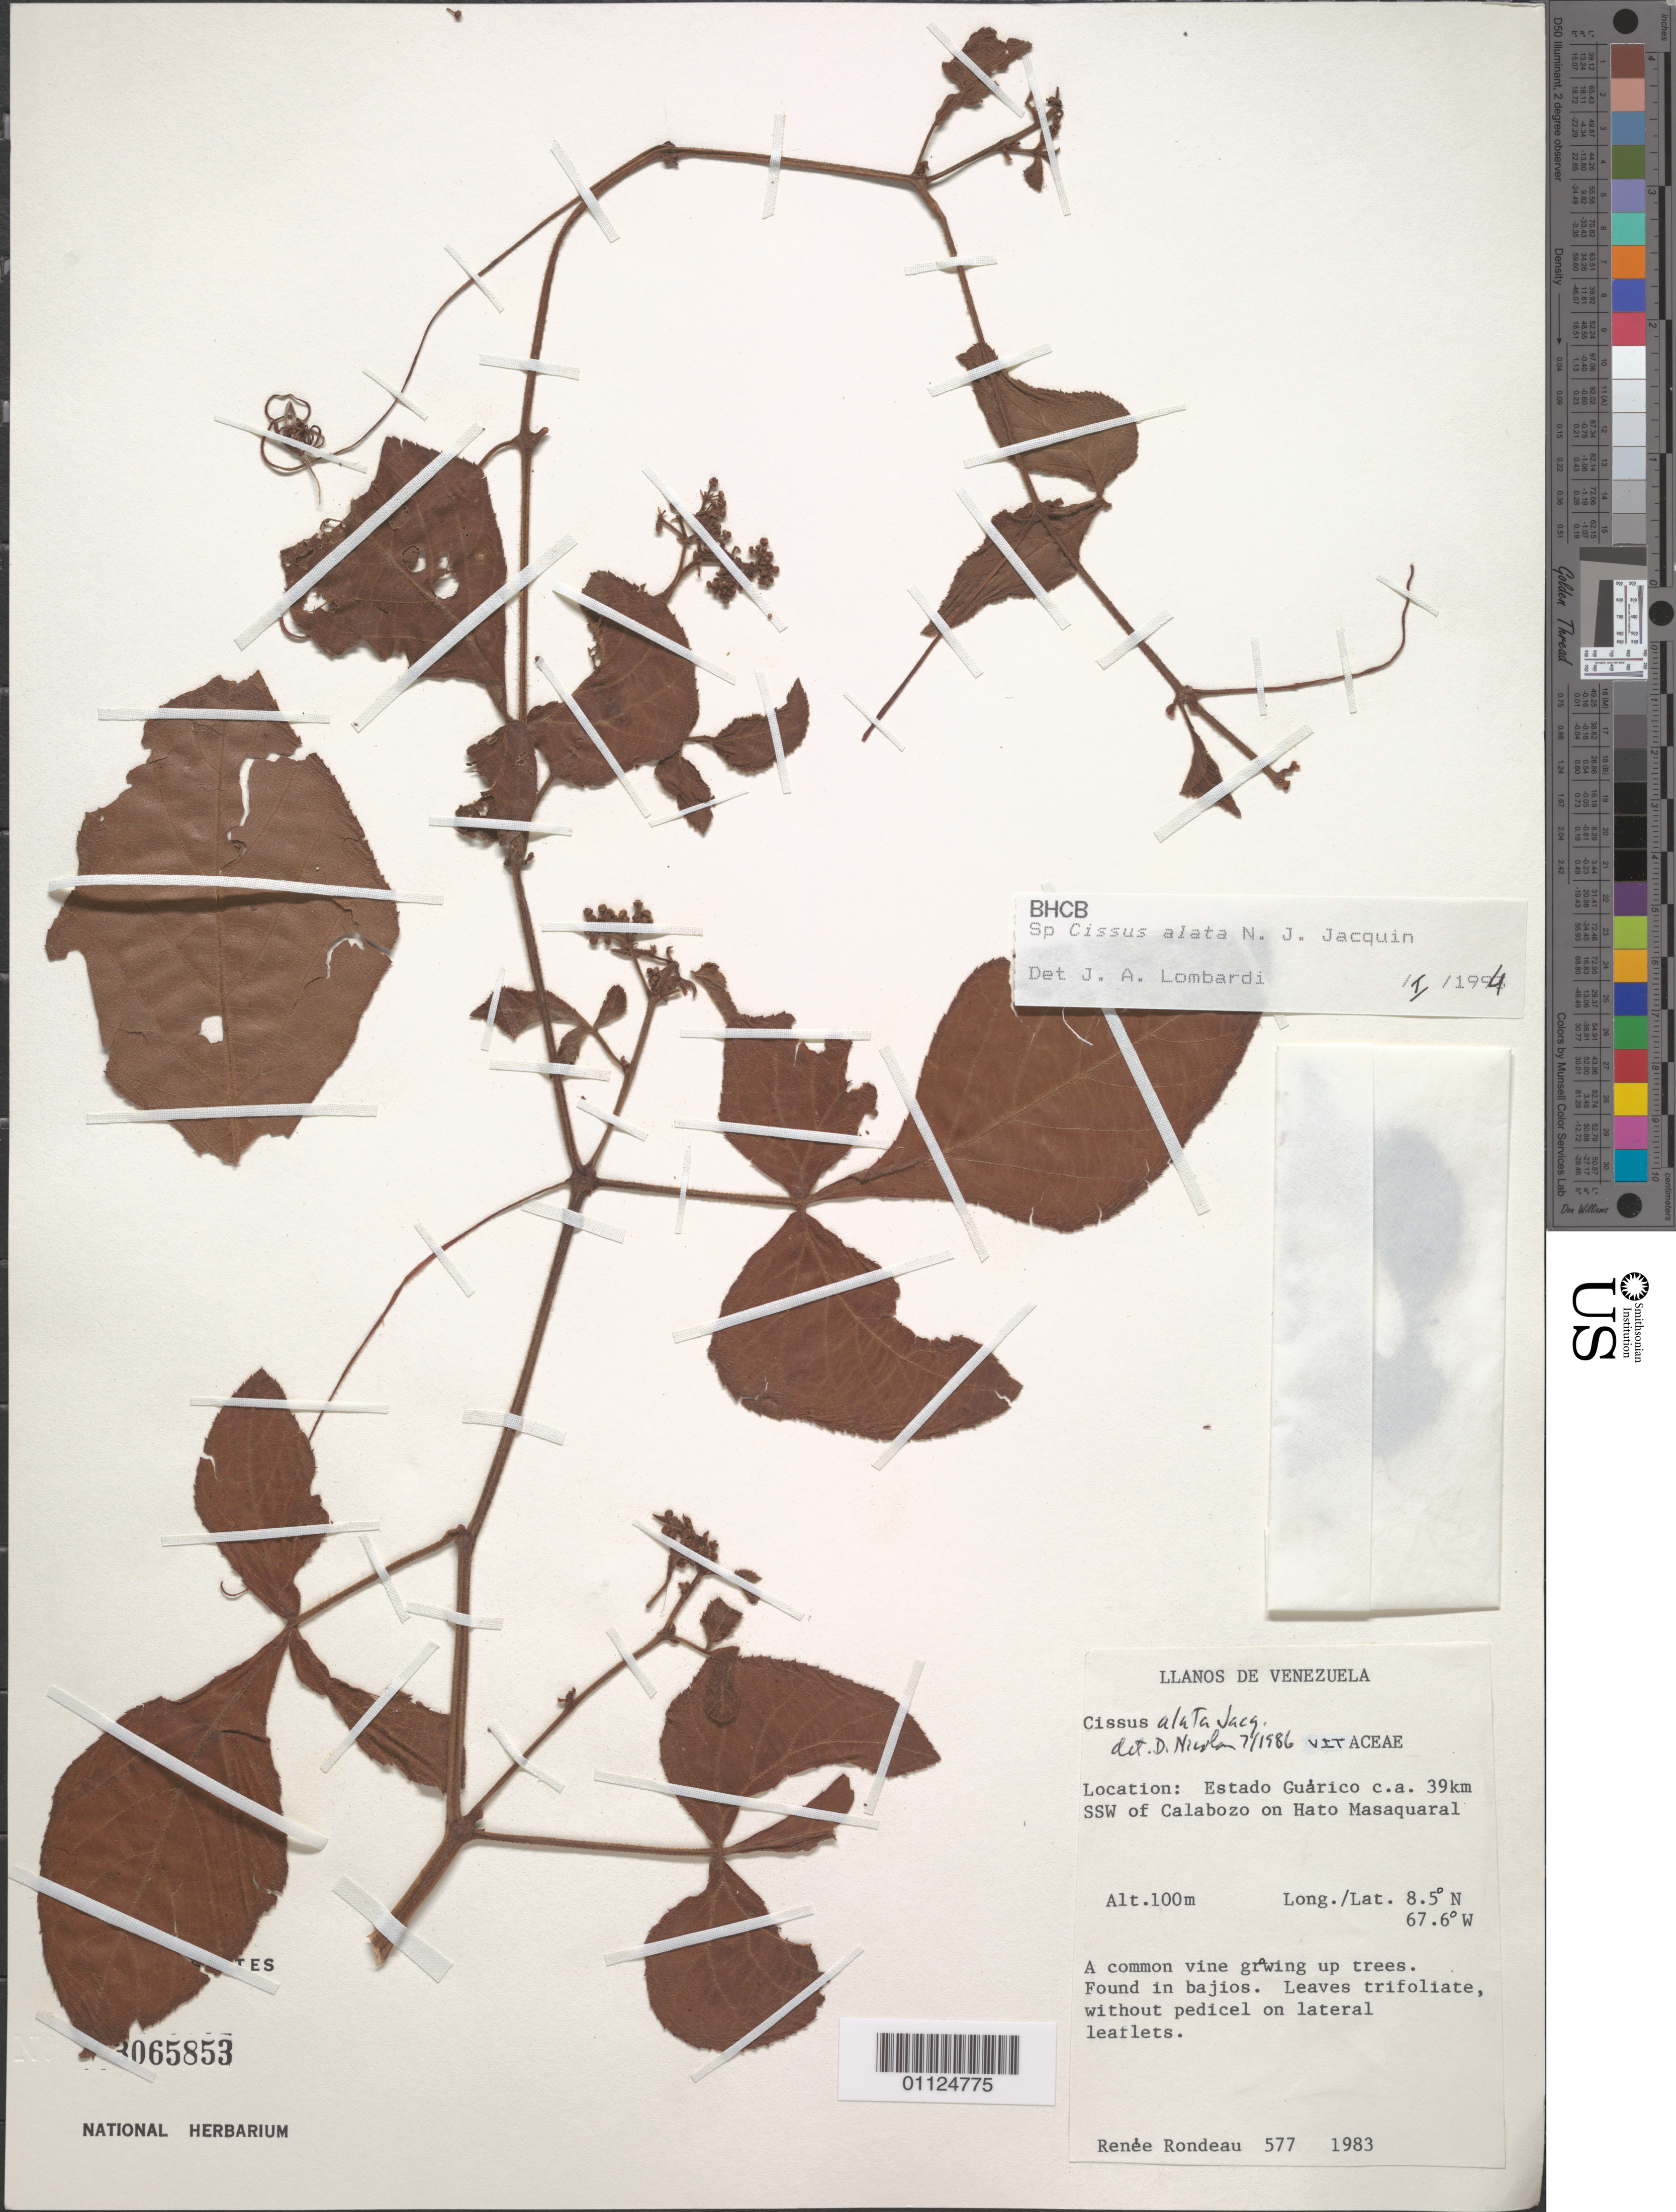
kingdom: Plantae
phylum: Tracheophyta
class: Magnoliopsida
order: Vitales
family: Vitaceae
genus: Cissus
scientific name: Cissus alata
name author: Jacq.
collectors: R. Rondeau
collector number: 577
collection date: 1983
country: Venezuela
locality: Estado Guarico ca. 39 km SSW of Calabozo on Hato Masaquaral.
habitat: A common vine growing up trees.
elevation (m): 100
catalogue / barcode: US 3065853